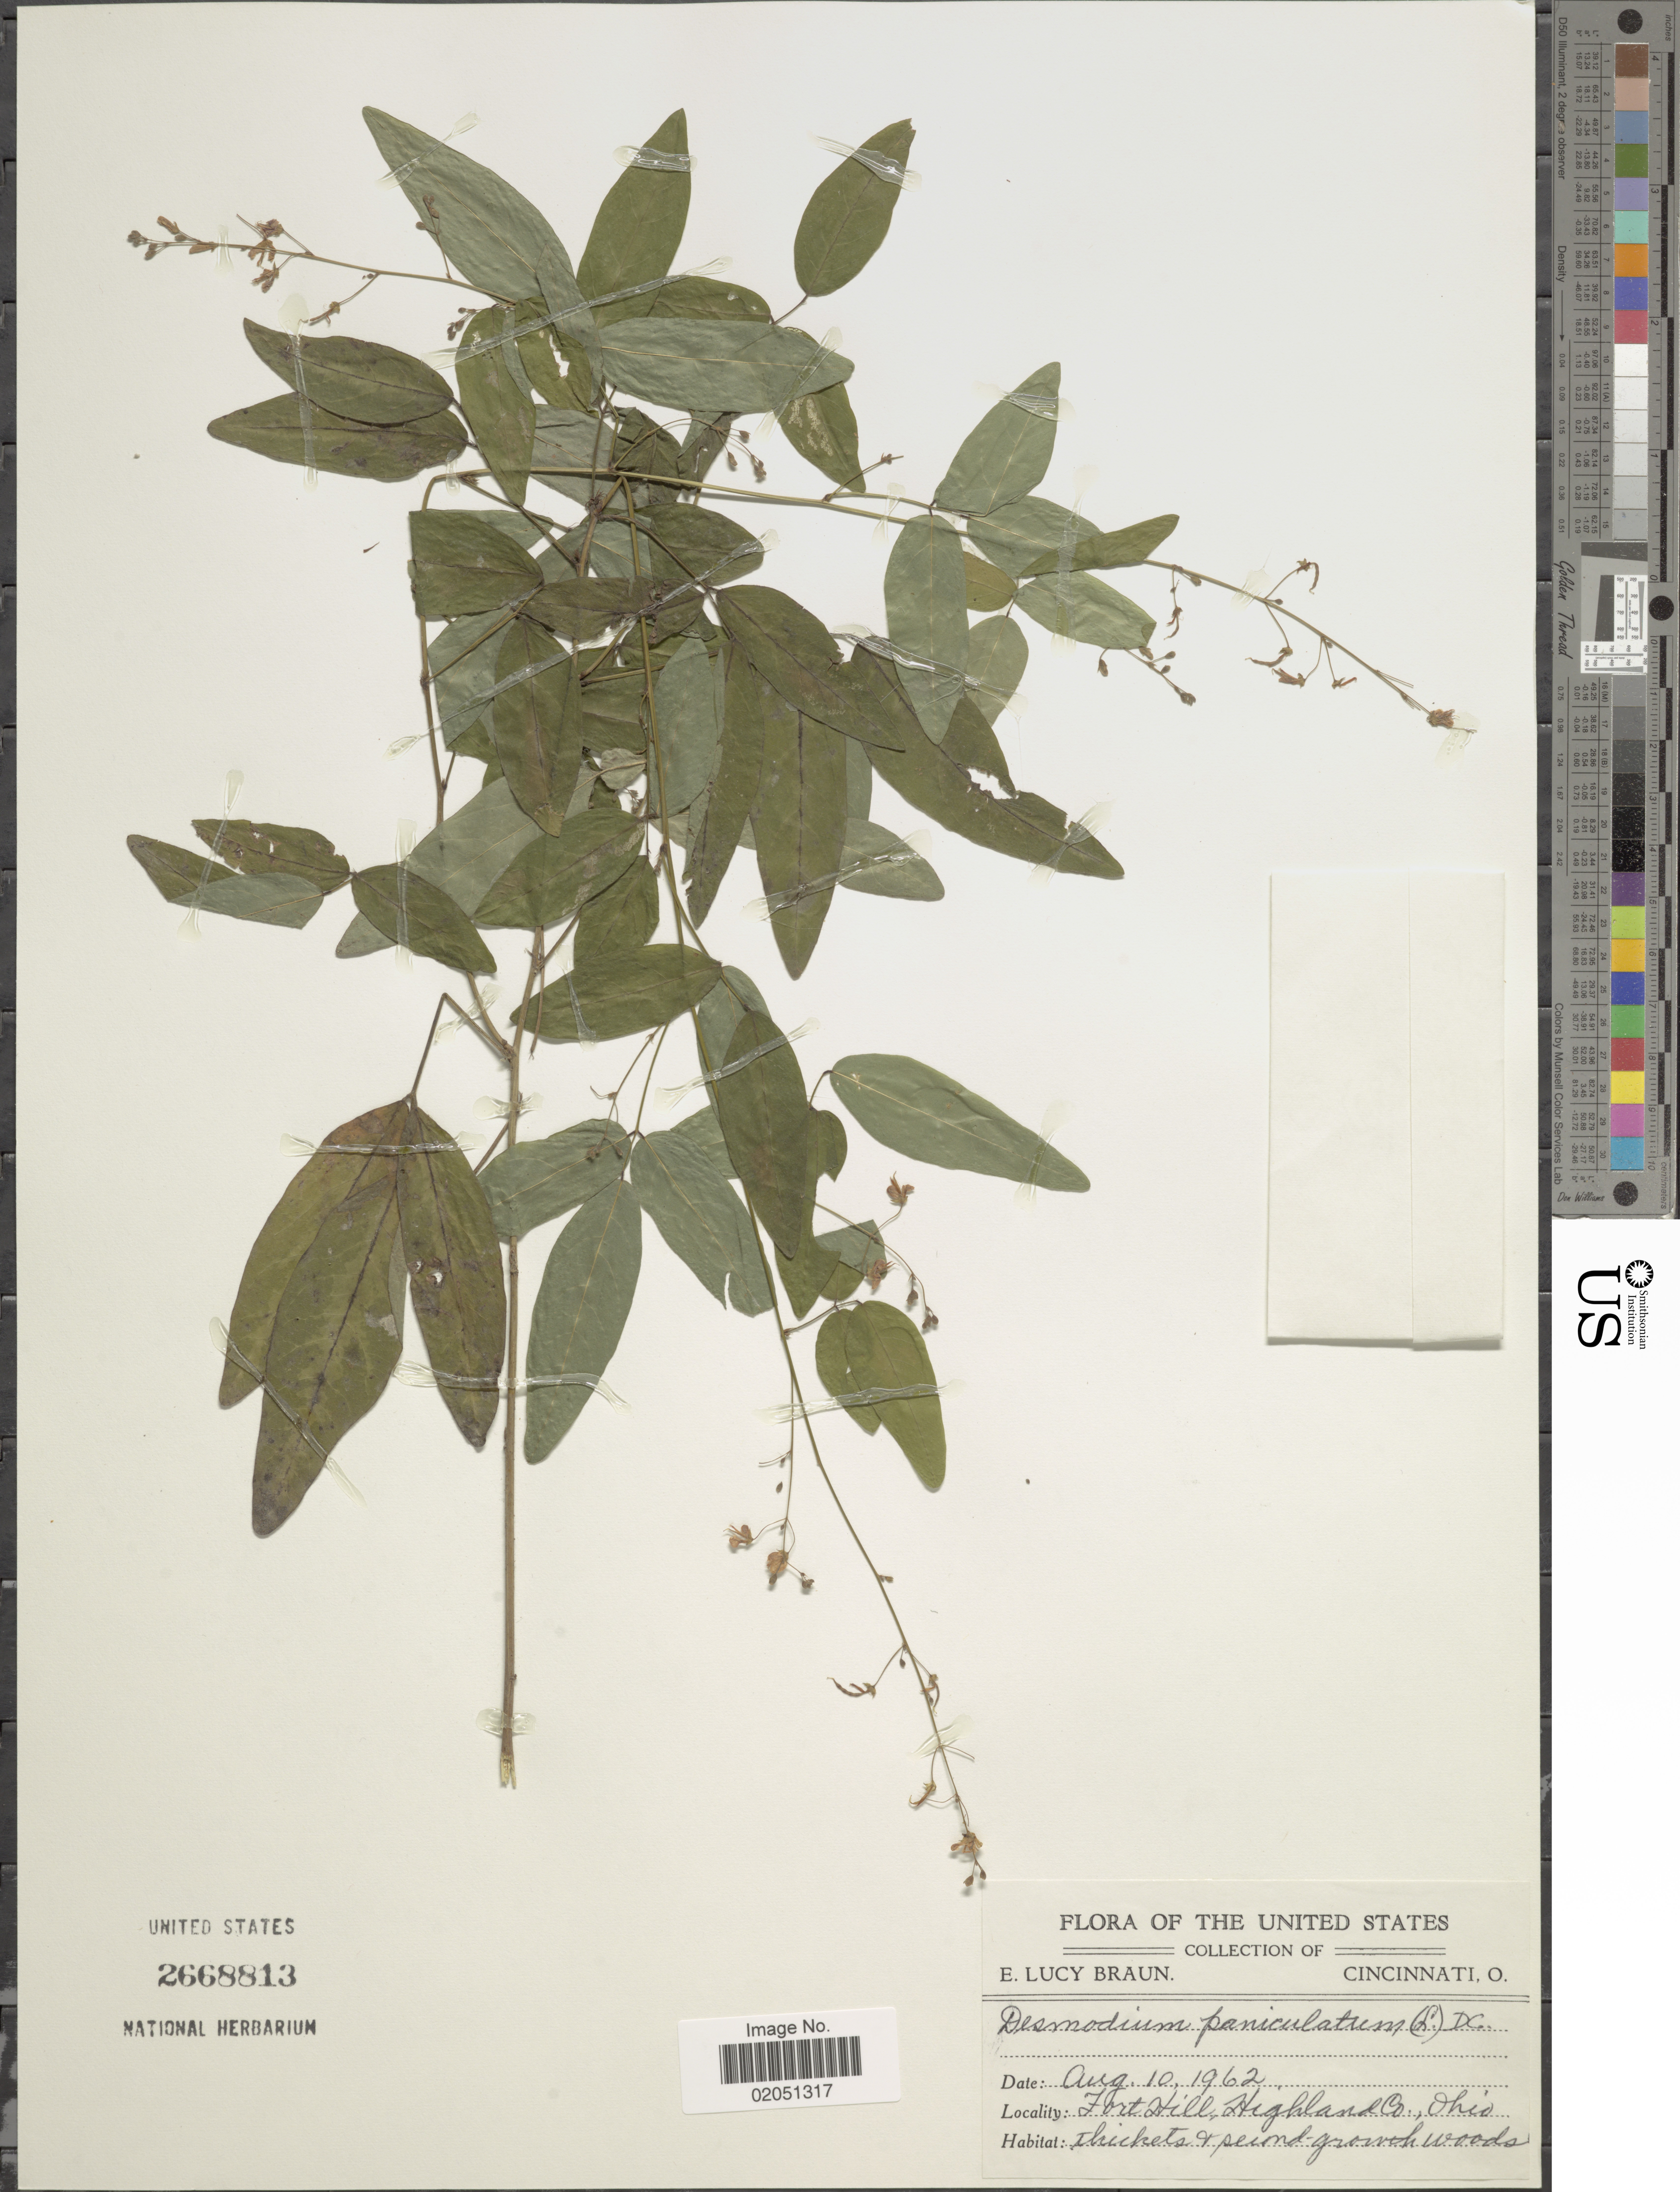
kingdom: Plantae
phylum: Tracheophyta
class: Magnoliopsida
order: Fabales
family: Fabaceae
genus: Desmodium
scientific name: Desmodium paniculatum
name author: (L.) DC.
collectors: E. L. Braun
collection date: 1962-08-10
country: United States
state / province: Ohio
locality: Fort Hill, Highland Co., thickets + second growth woods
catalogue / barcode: US 2668813